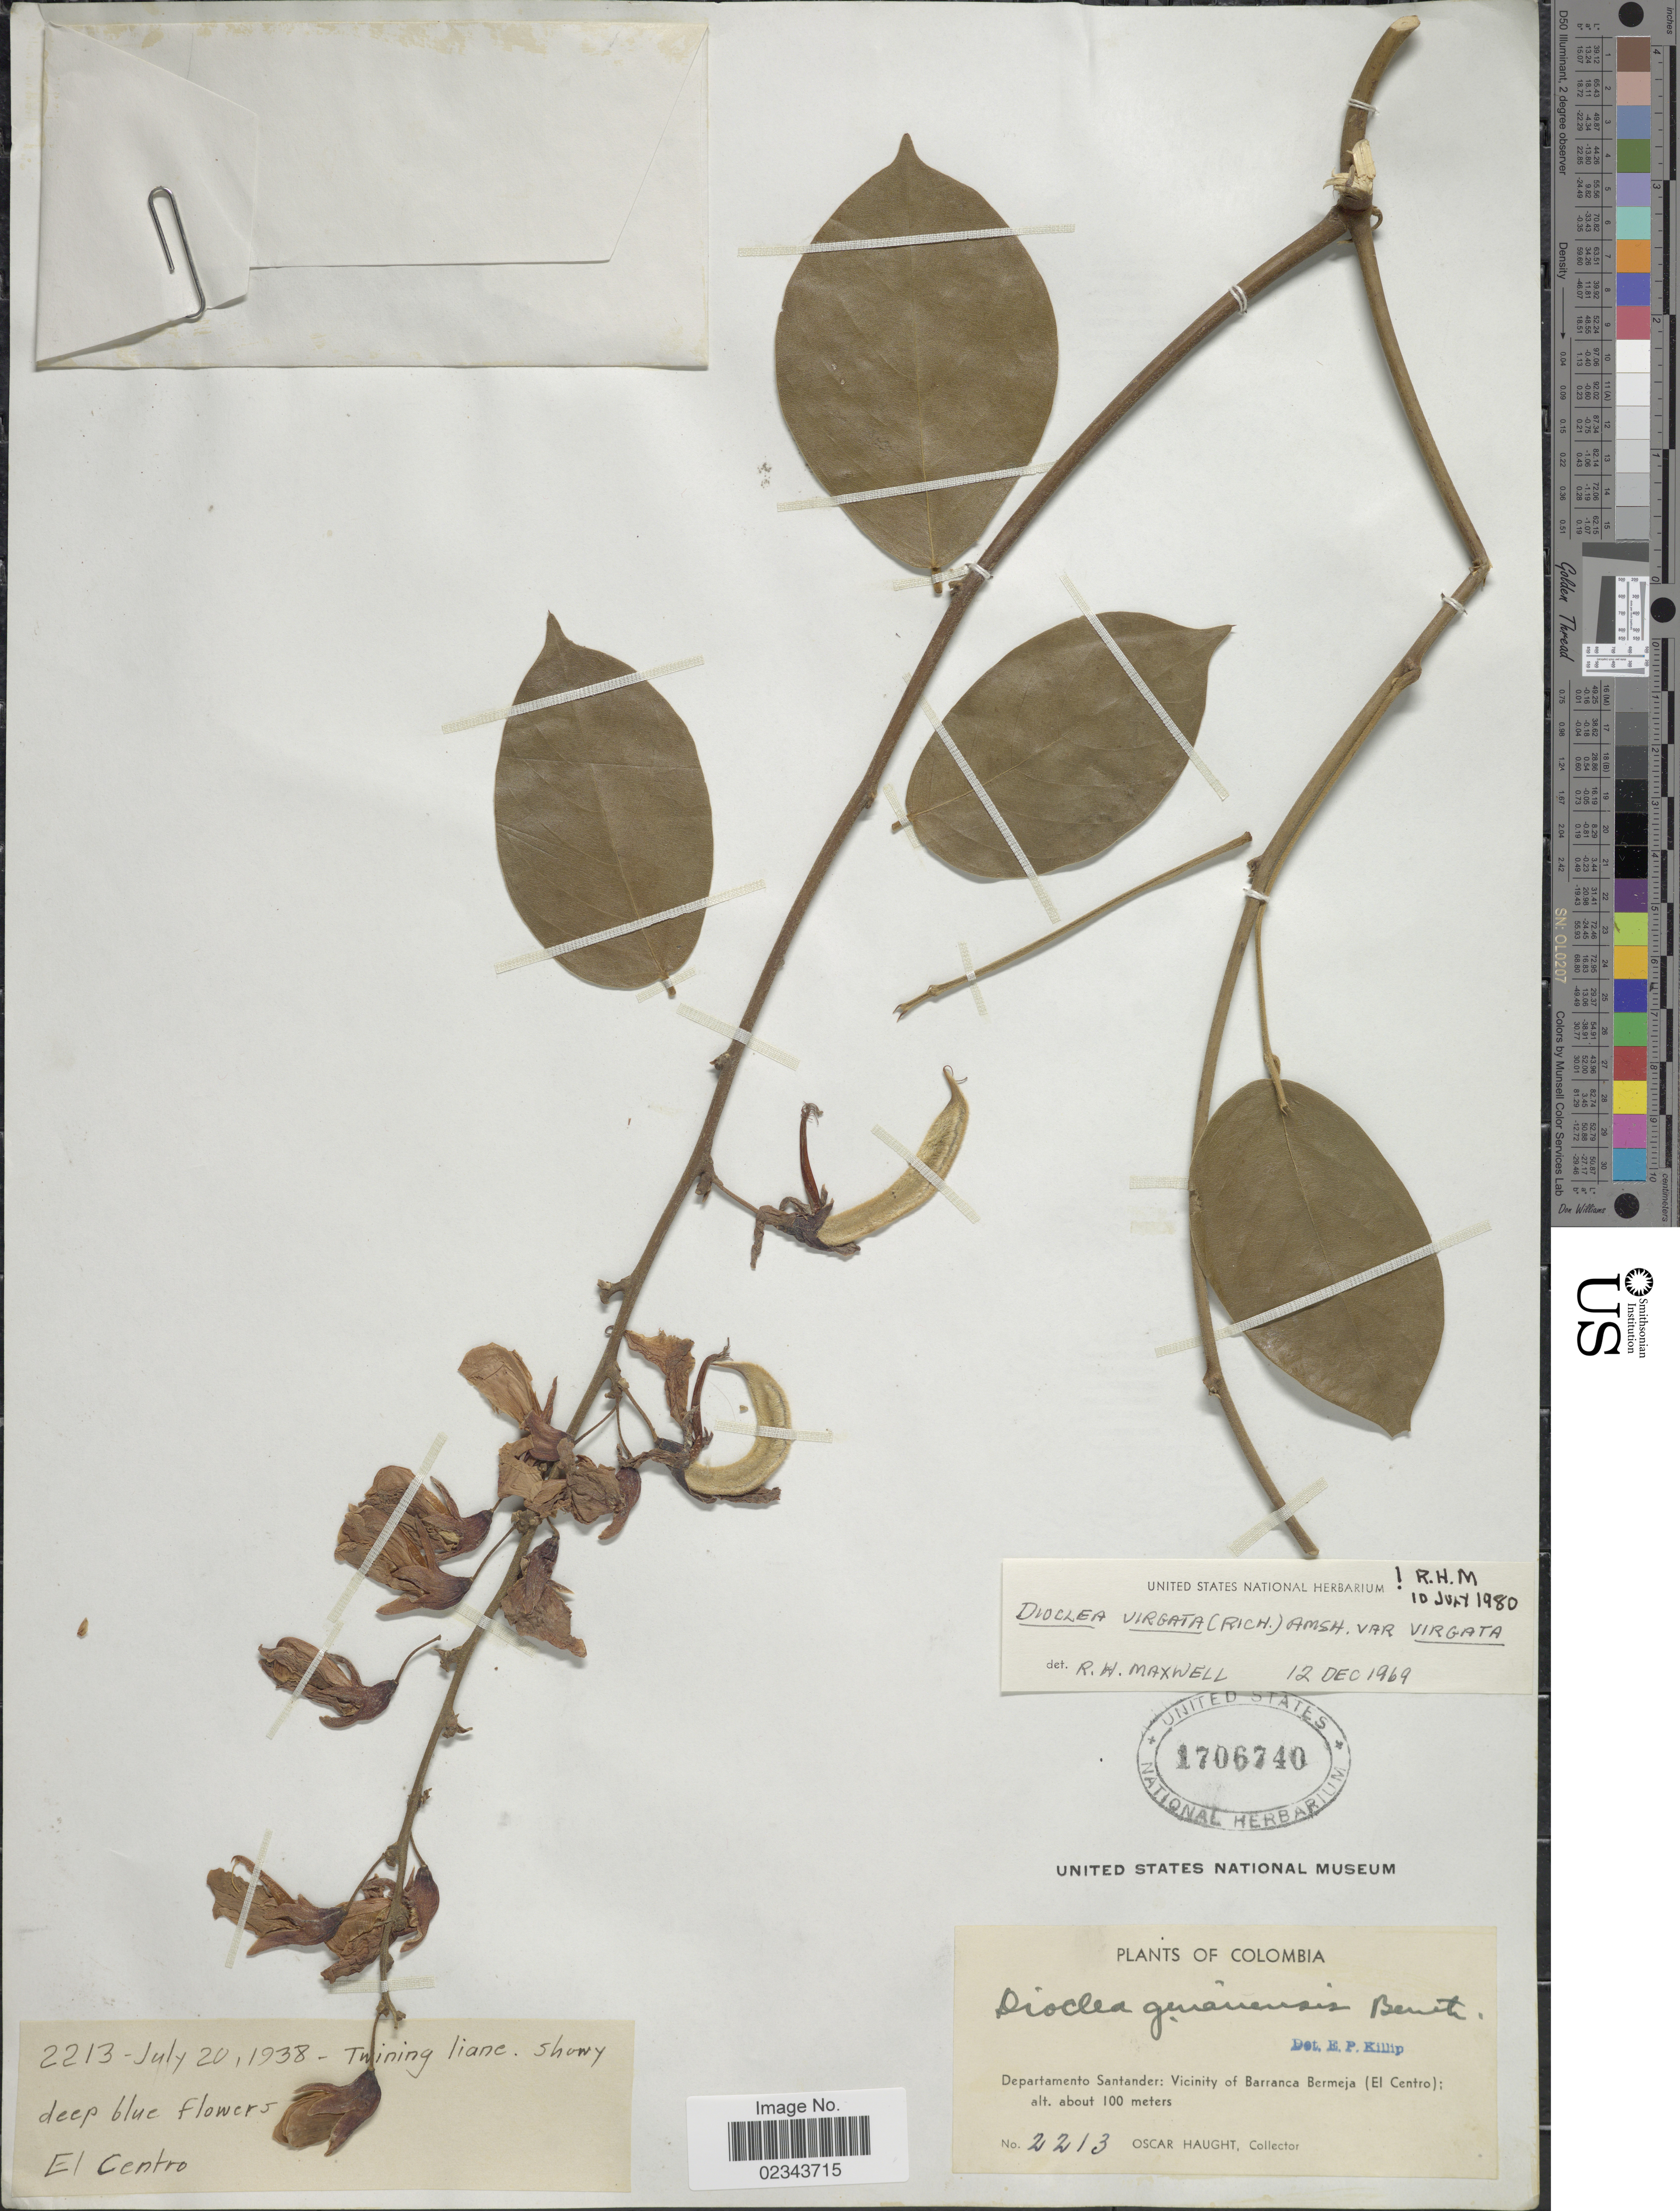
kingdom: Plantae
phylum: Tracheophyta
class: Magnoliopsida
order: Fabales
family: Fabaceae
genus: Dioclea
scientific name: Dioclea virgata var. virgata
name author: (Rich.) Amshoff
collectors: O. L. Haught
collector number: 2213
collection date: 1938-07-20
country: Colombia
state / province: Santander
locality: Vicinity of Barranca Bermeja (El Centro)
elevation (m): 100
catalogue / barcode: US 1706740